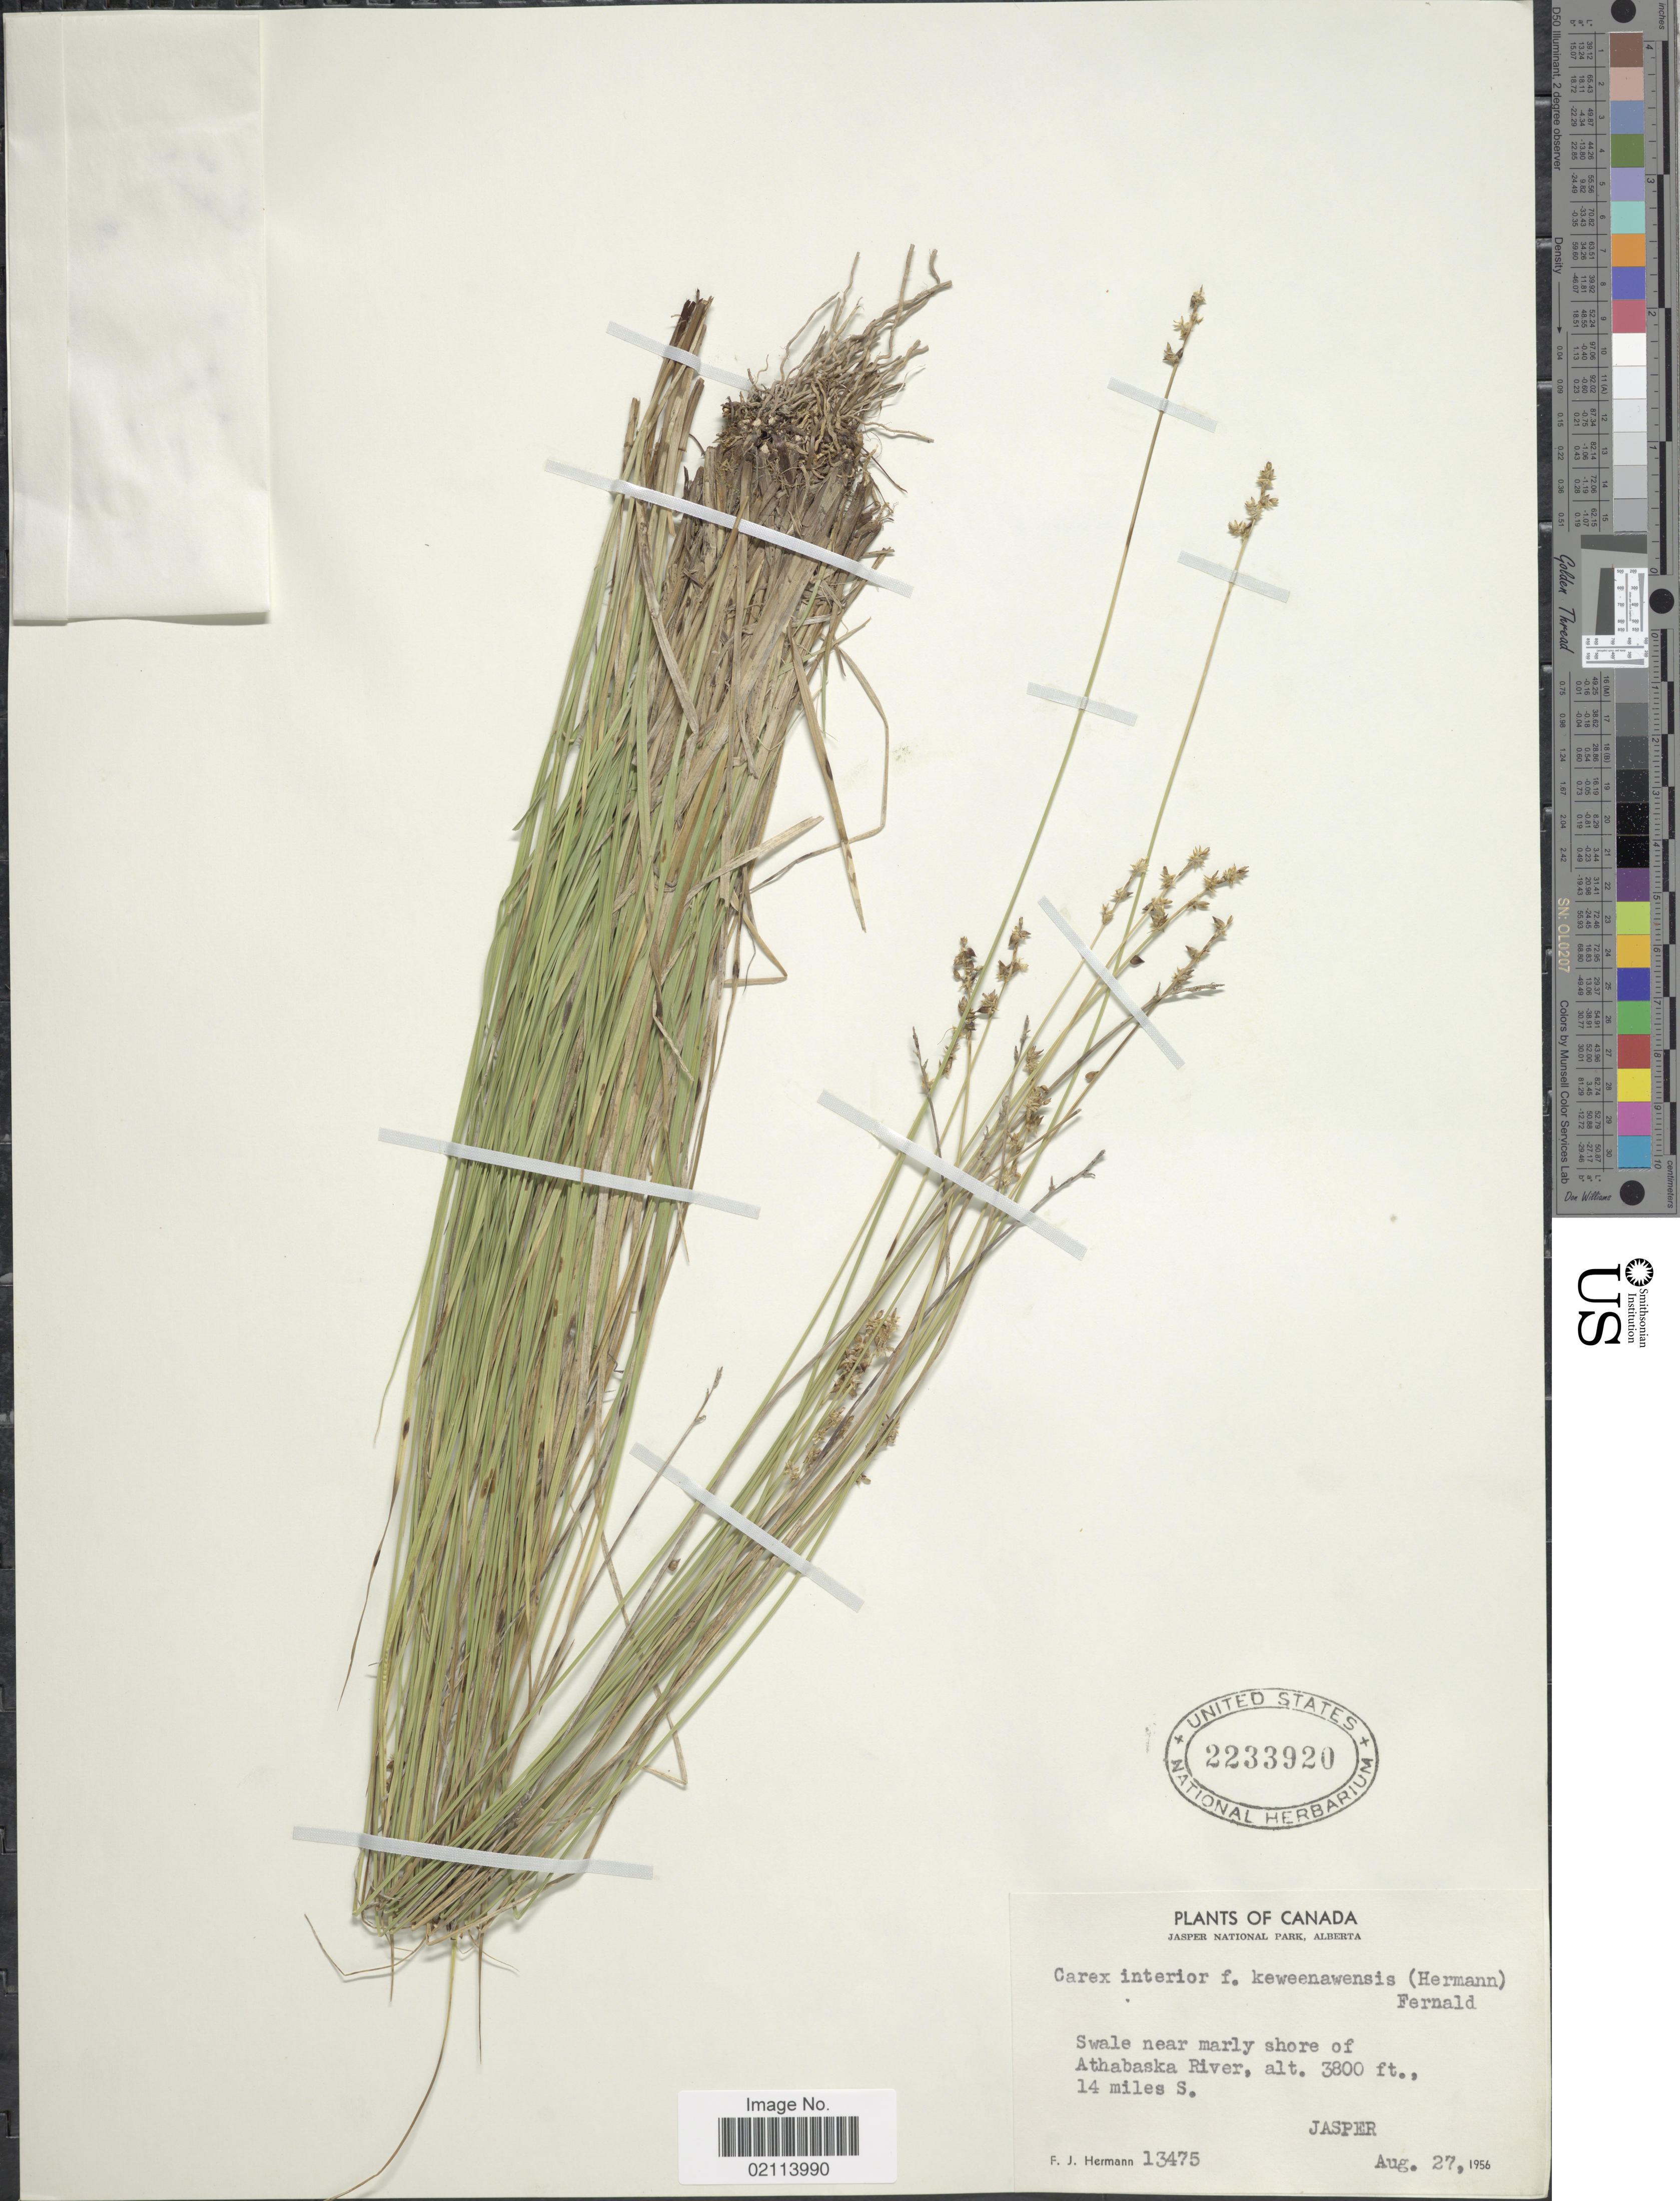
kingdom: Plantae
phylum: Tracheophyta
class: Liliopsida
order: Poales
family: Cyperaceae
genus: Carex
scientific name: Carex interior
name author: L.H. Bailey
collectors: F. J. Hermann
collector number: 13475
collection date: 1956-08-27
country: Canada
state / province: Alberta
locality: Jasper National Park, swale near marly shore of Athabaska River, 14 miles S. Jasper.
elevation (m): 1158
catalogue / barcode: US 2233920